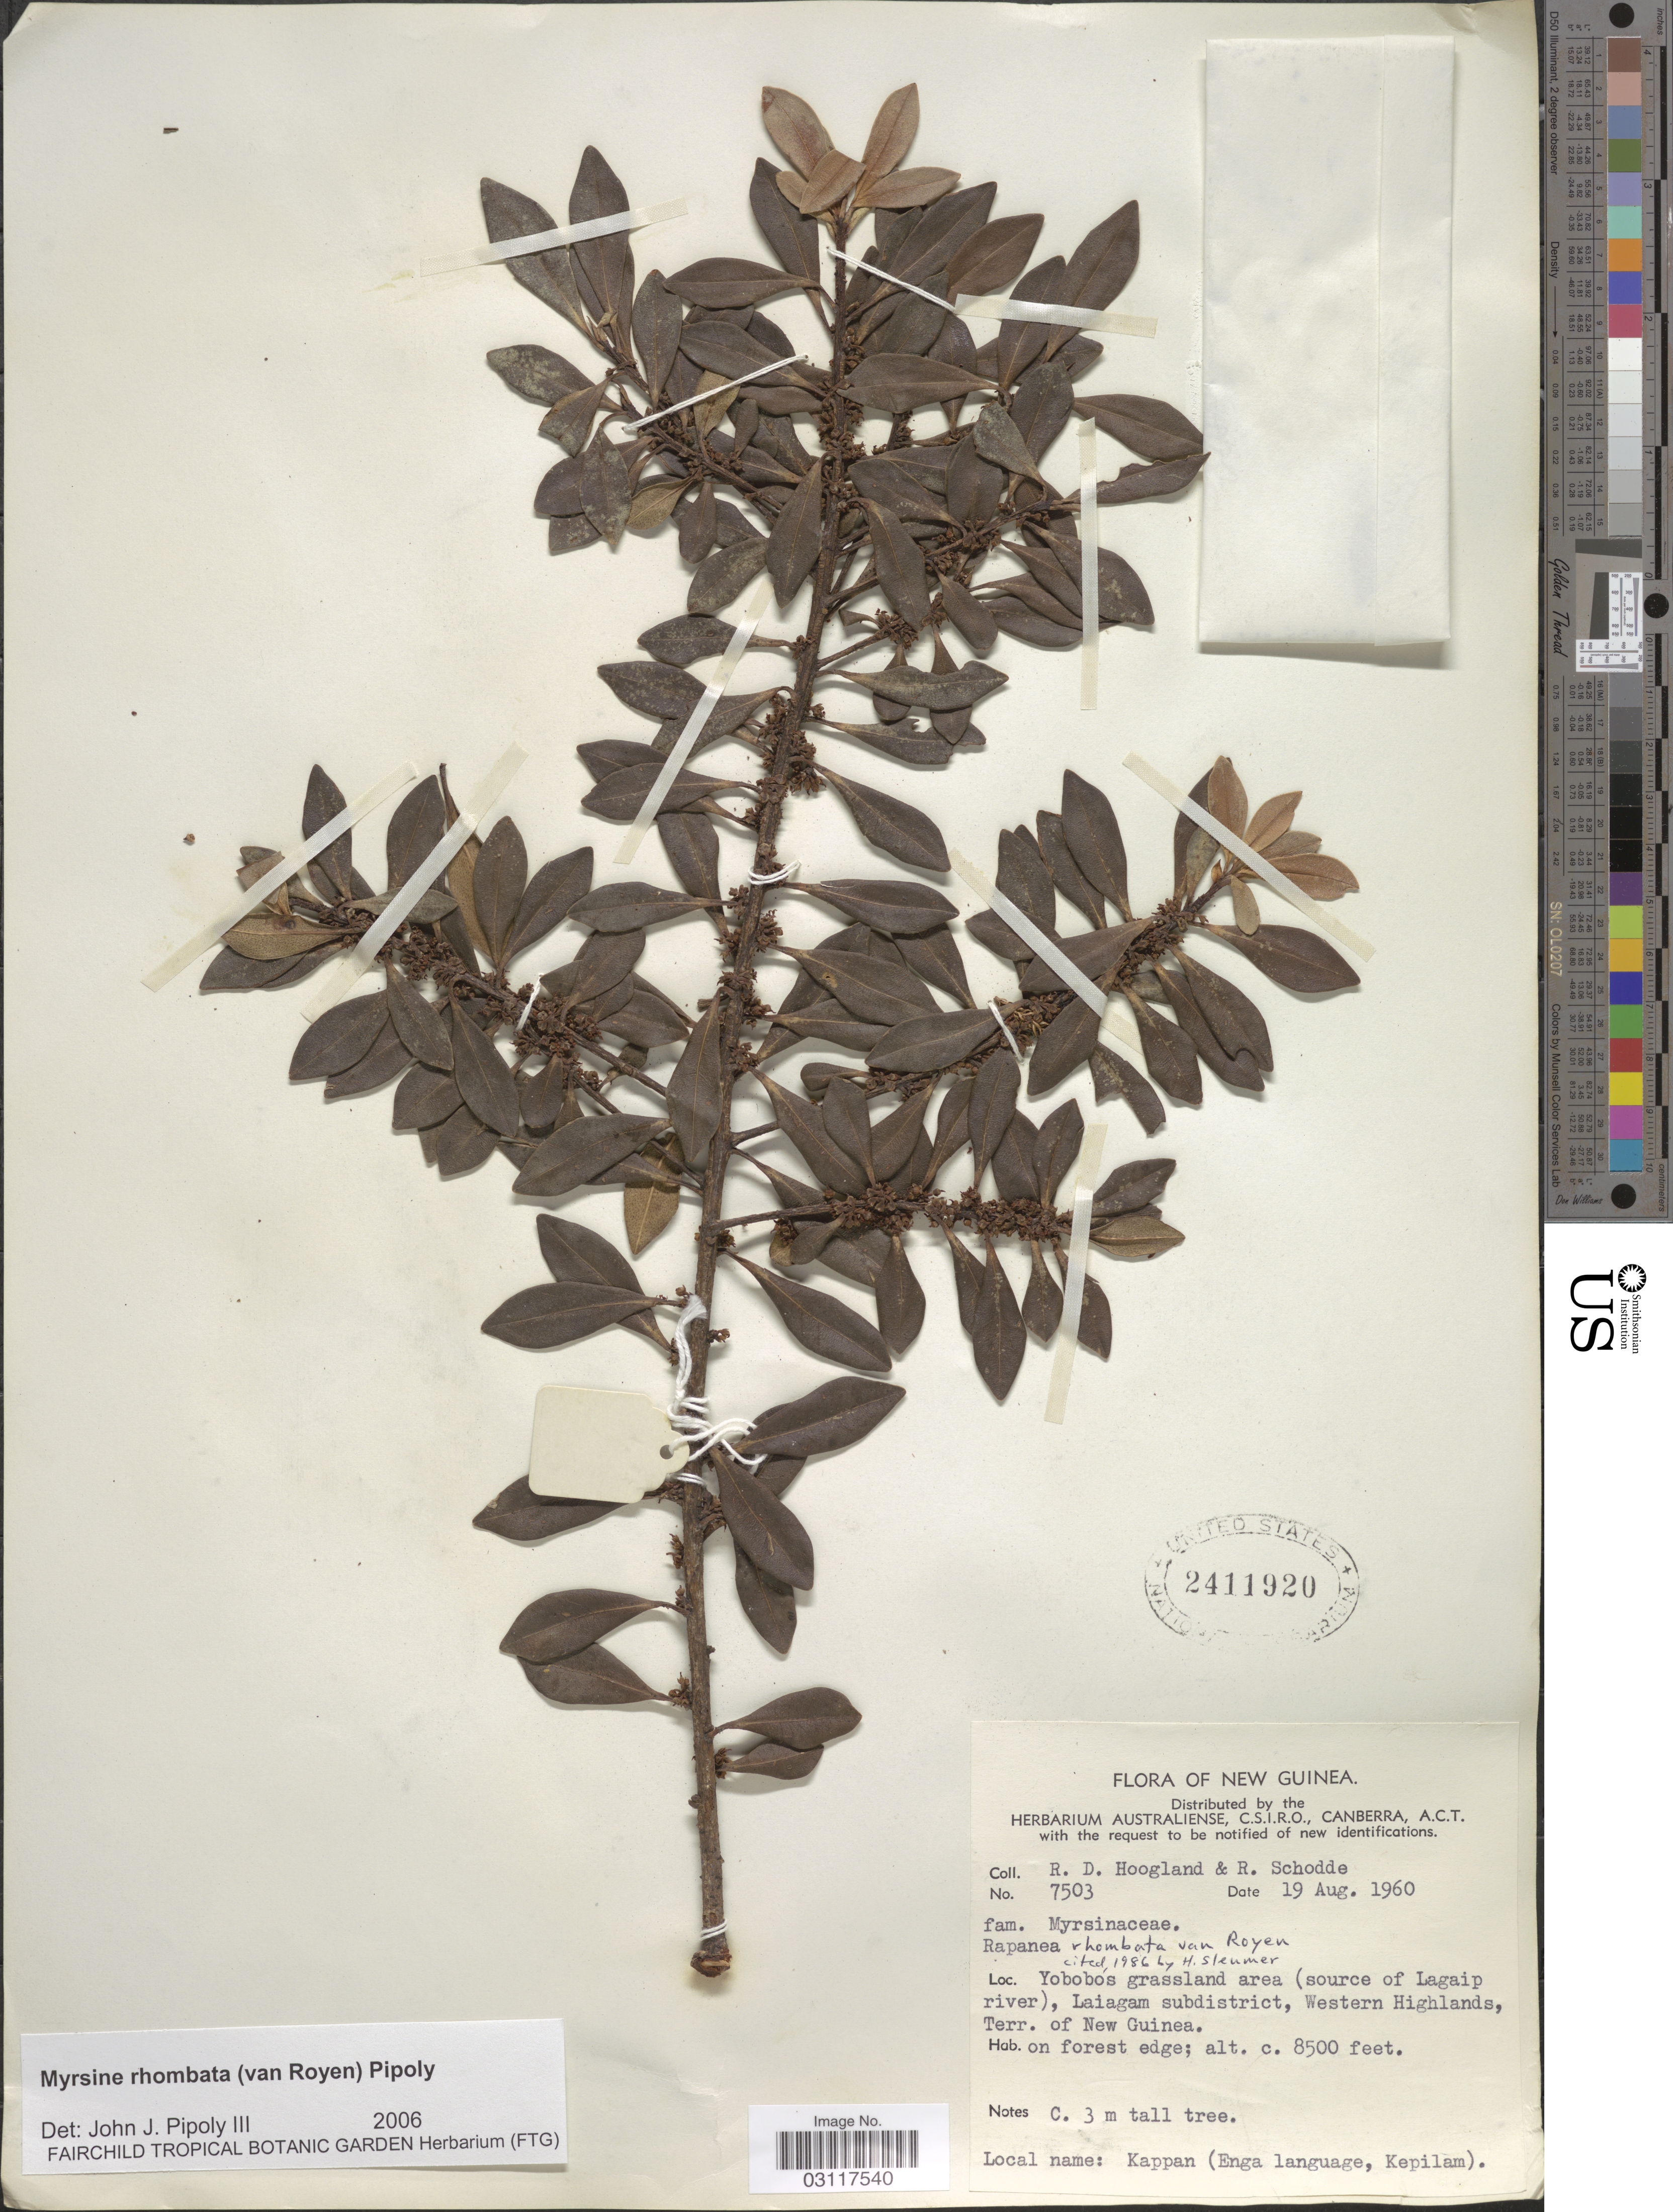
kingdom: Plantae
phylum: Tracheophyta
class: Magnoliopsida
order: Ericales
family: Primulaceae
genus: Myrsine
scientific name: Myrsine rhombata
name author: (P. Royen) Pipoly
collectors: R. D. Hoogland & R. Schodde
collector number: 7503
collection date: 1960-08-19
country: Papua New Guinea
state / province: Western Highlands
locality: New Guinea, Yobobos grassland area (source of Lagaip river), Laiagam subdistrict, Western Highlands, Terr. of New Guinea.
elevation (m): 2591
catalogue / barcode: US 2411920